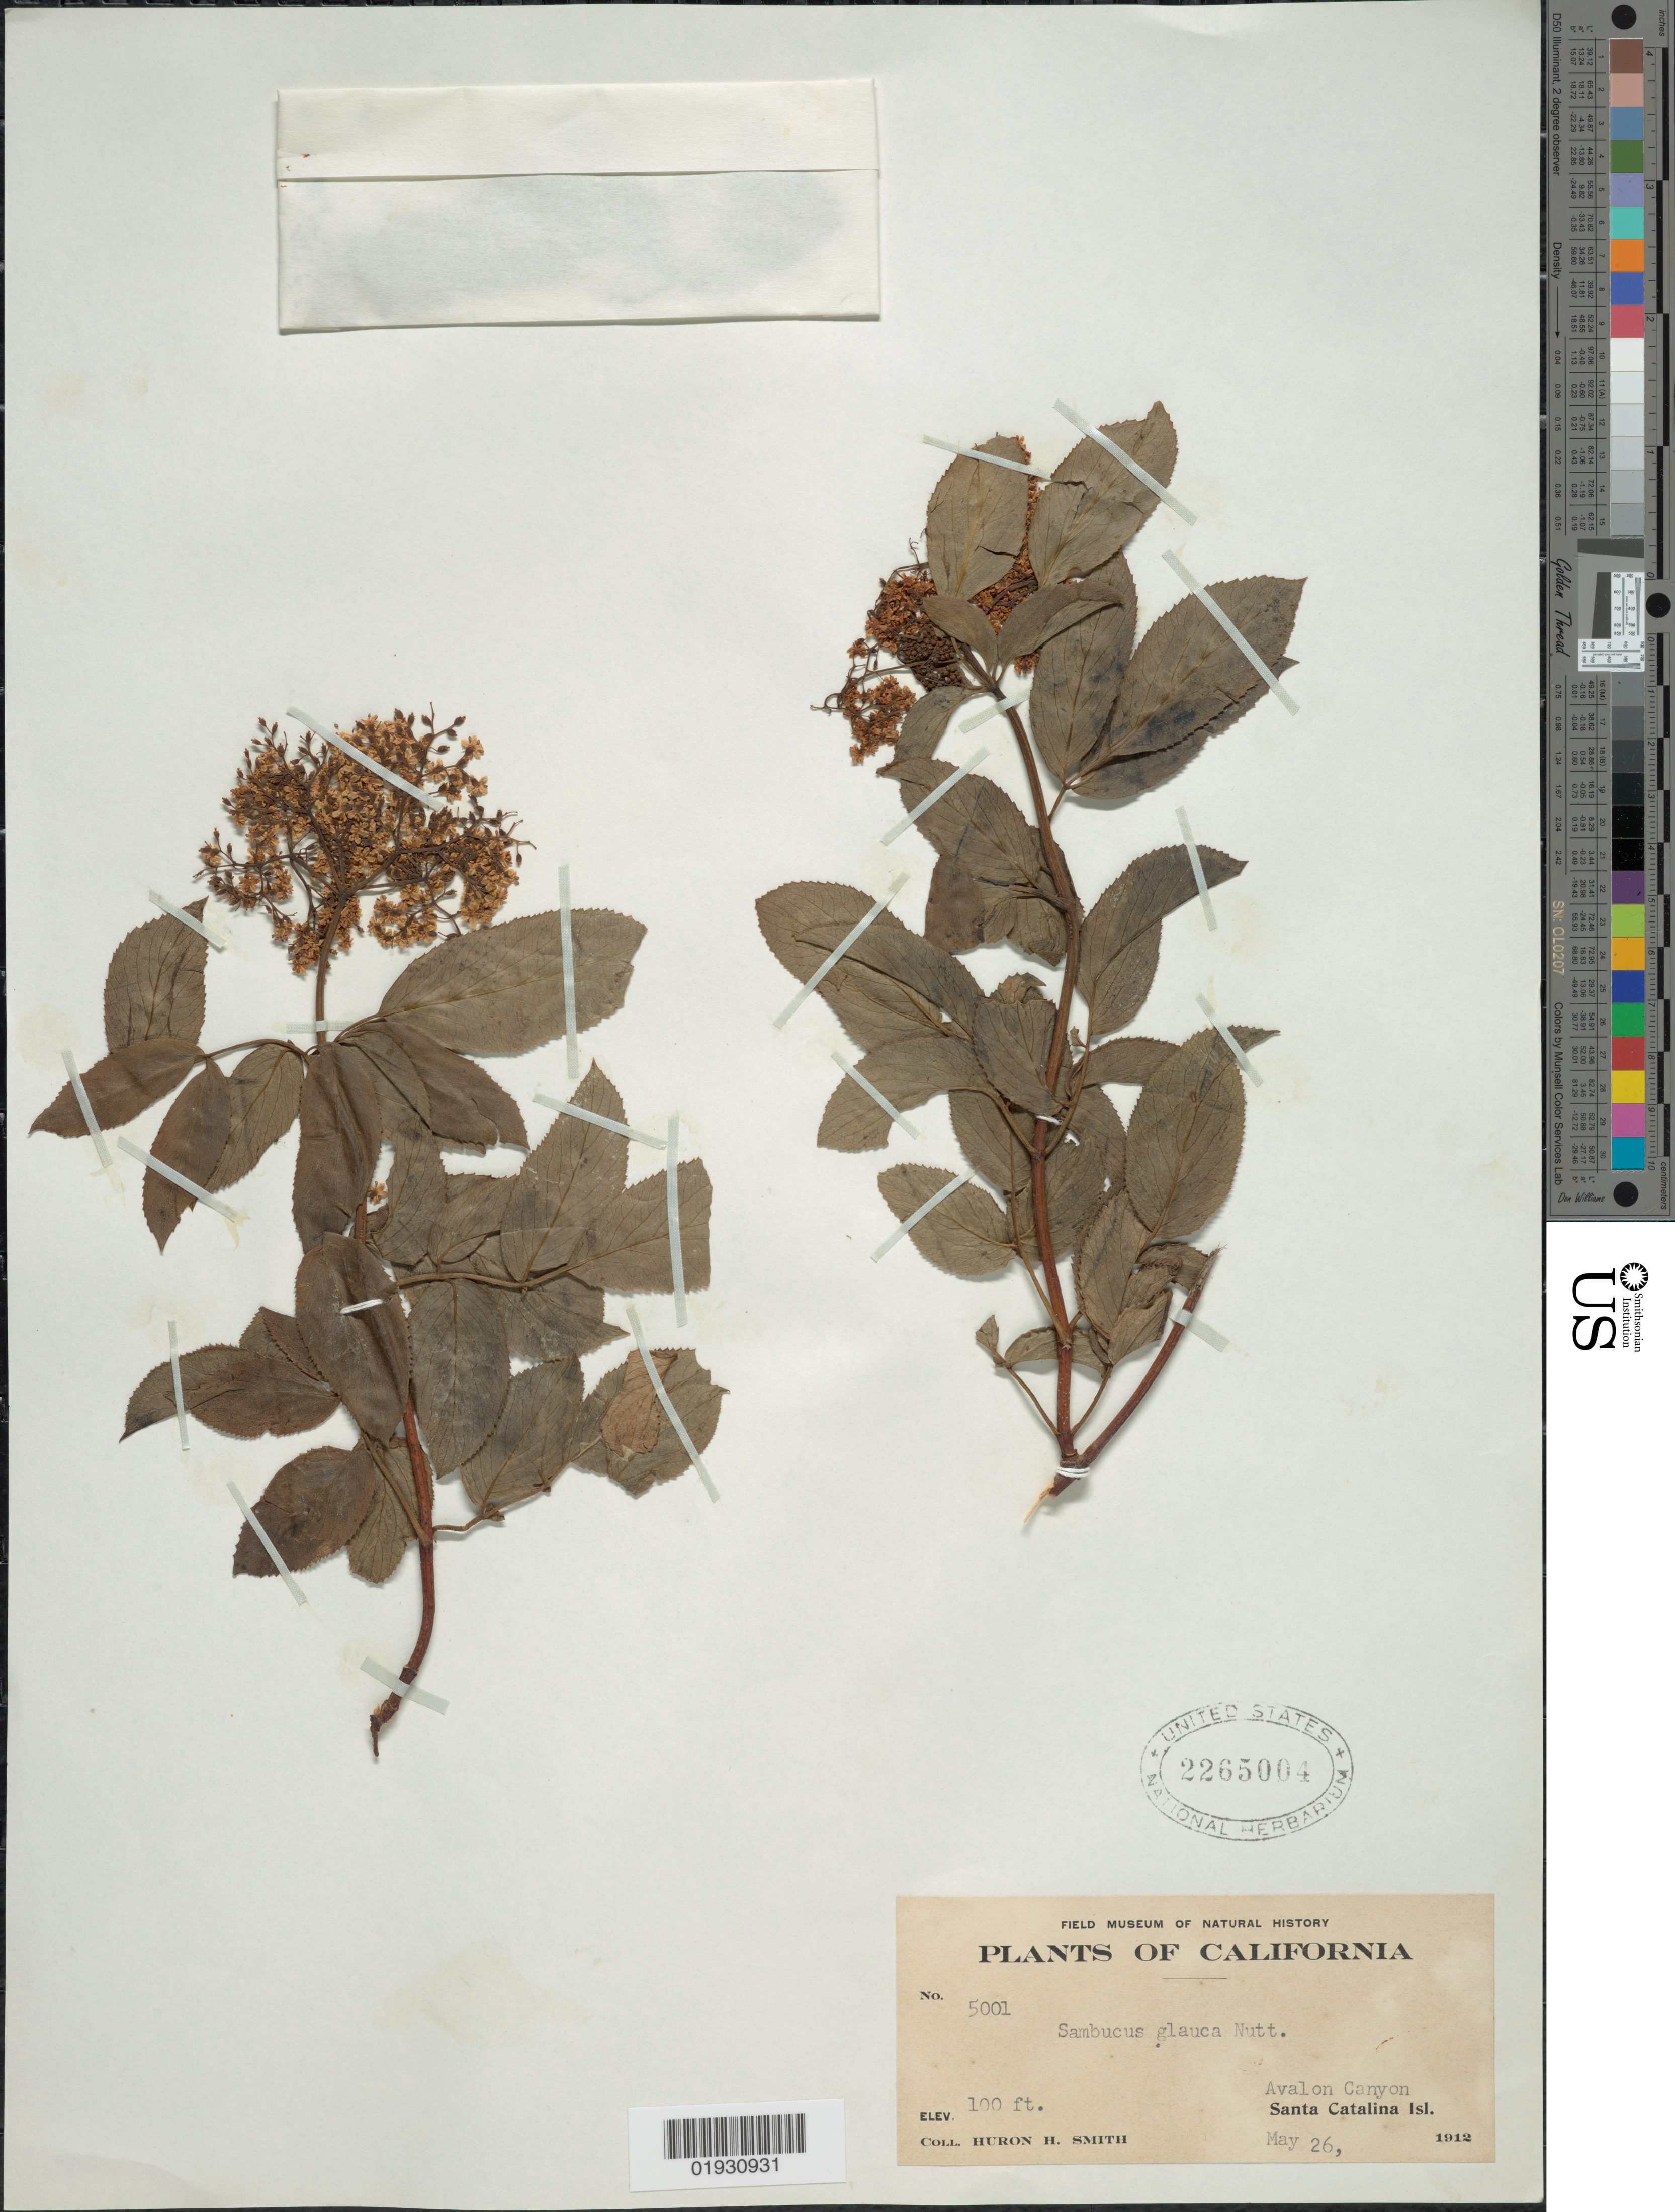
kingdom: Plantae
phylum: Tracheophyta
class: Magnoliopsida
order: Dipsacales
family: Viburnaceae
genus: Sambucus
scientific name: Sambucus glauca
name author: Nutt.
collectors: Huron H. Smith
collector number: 5001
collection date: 1912-05-26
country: United States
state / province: California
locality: Avalon Canyon. Santa Catalina Isl.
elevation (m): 30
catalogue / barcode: US 2265004